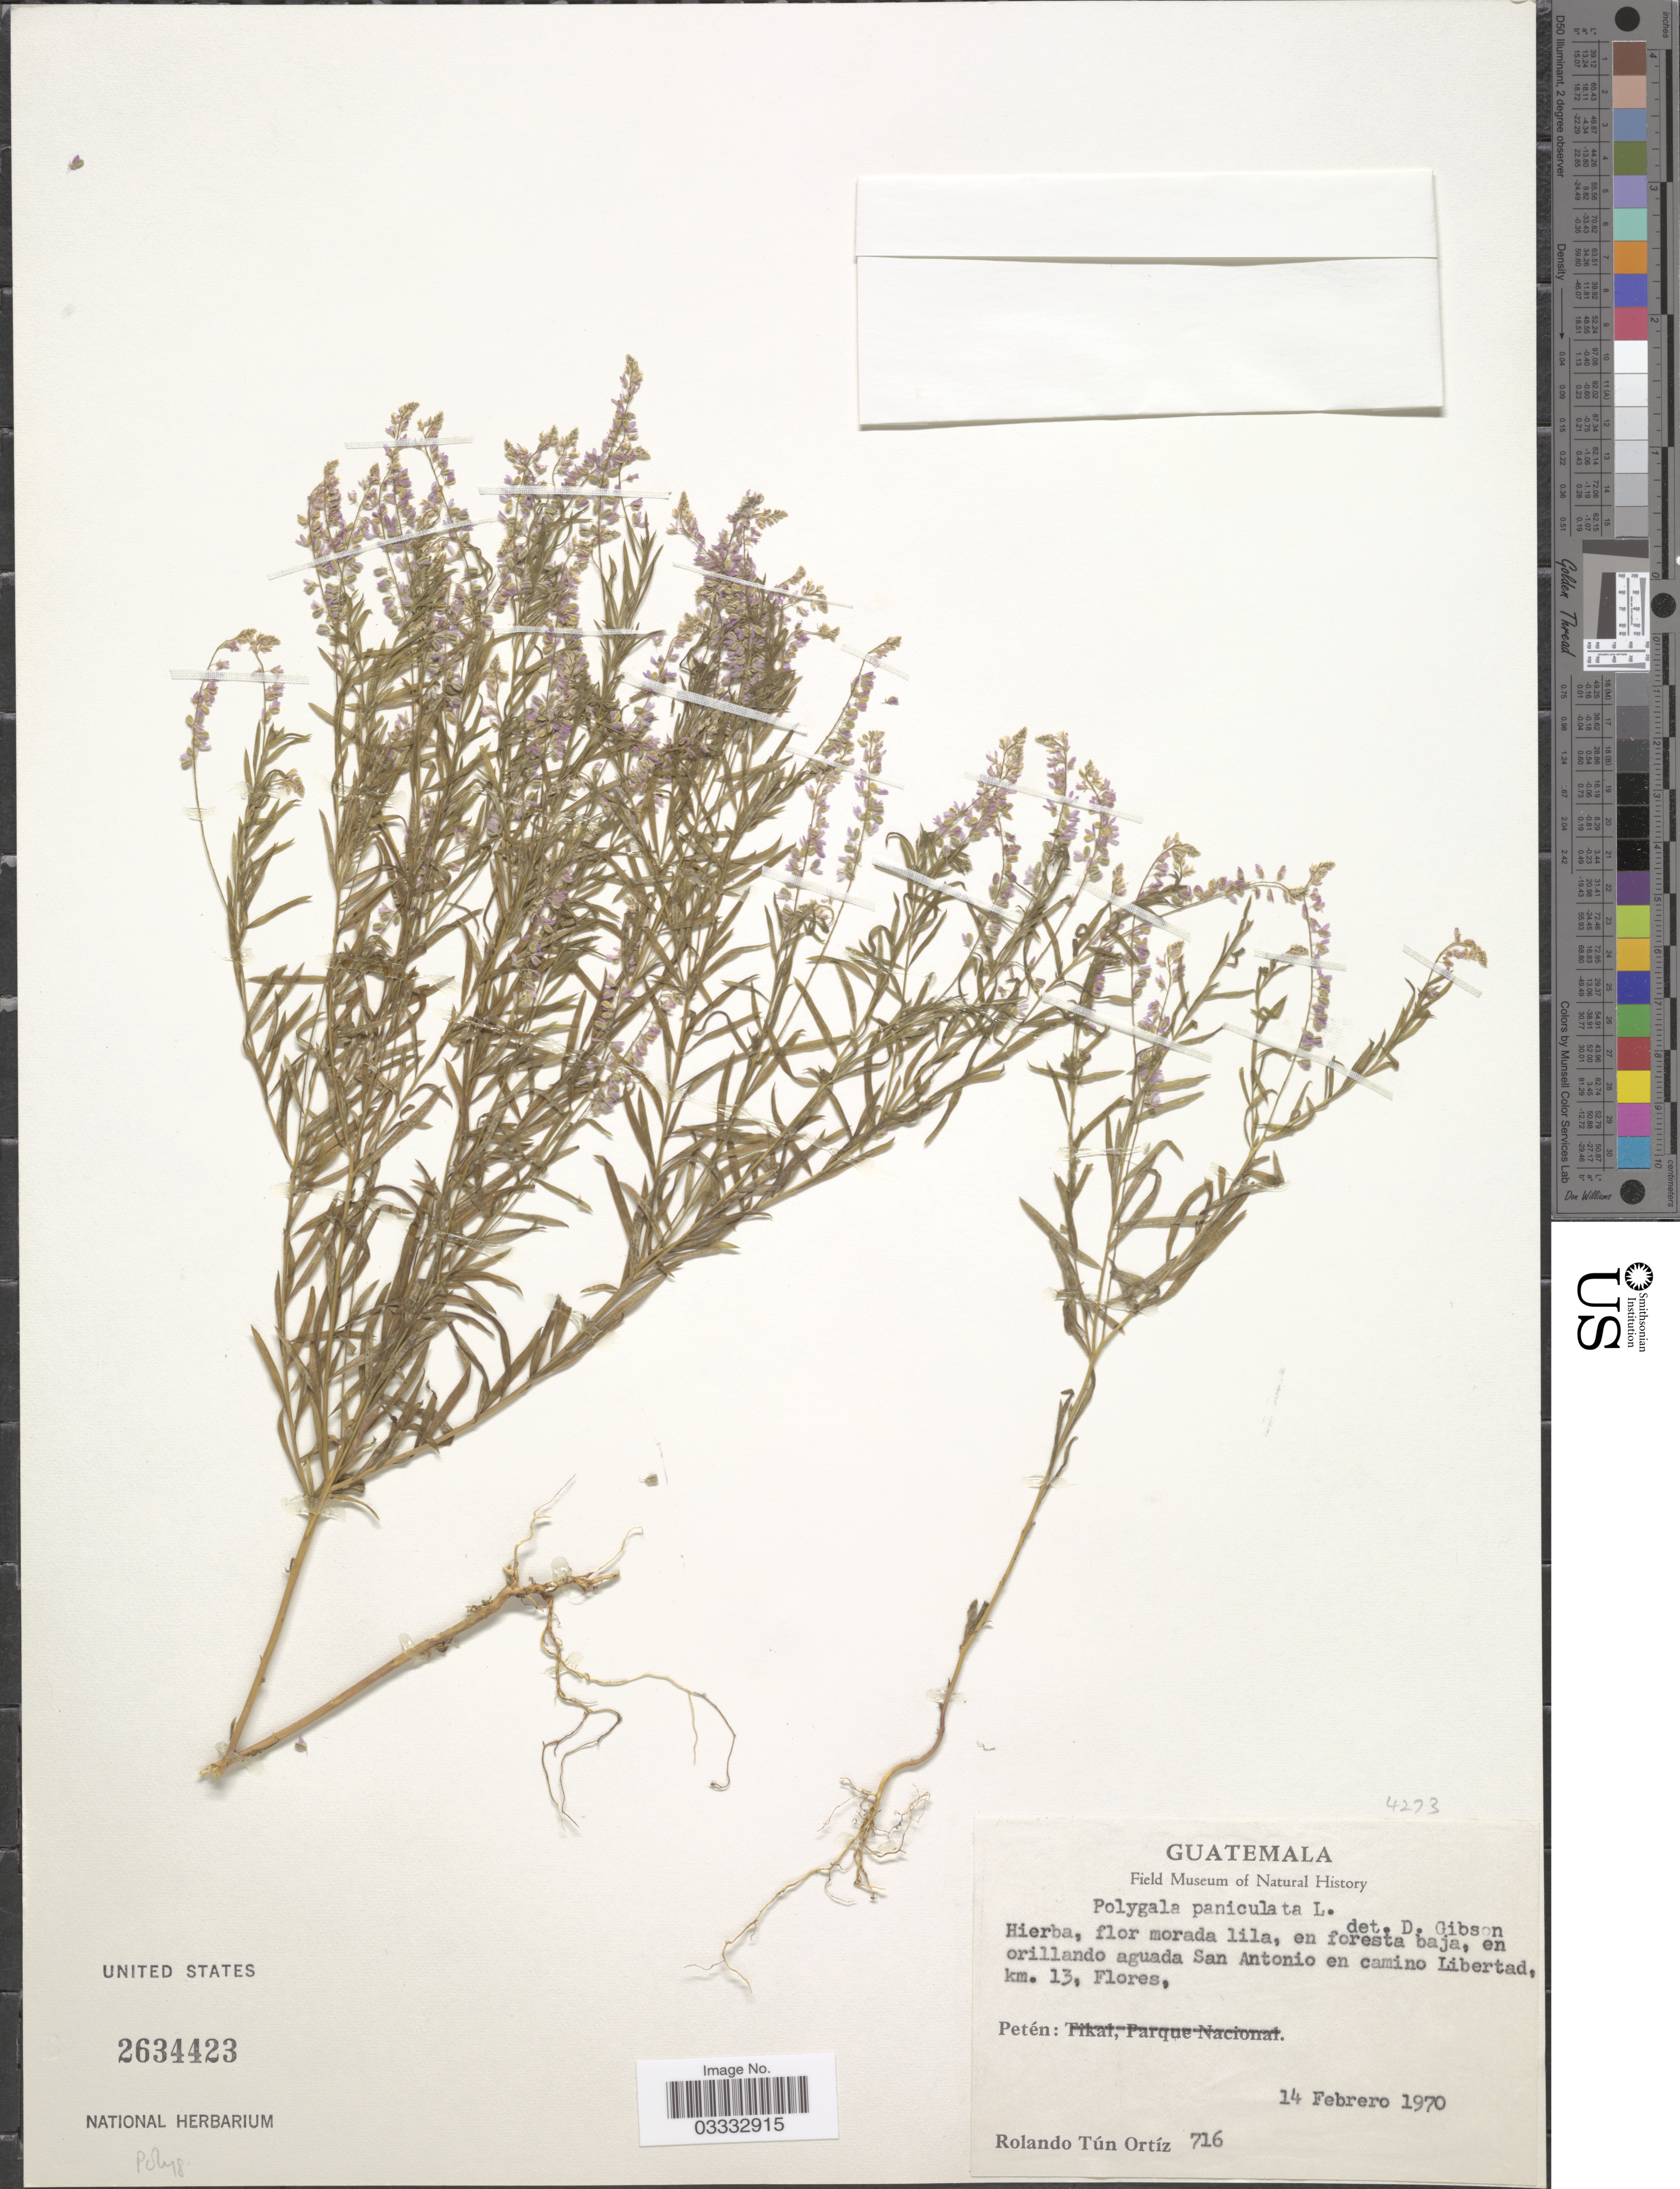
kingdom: Plantae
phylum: Tracheophyta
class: Magnoliopsida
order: Fabales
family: Polygalaceae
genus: Polygala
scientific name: Polygala paniculata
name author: L.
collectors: R. T. Ortíz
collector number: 716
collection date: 1970-02-14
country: Guatemala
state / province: El Petén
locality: En orillando aguada San Antonio en camino Libertad, km. 13, Flores, Petén.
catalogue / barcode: US 2634423